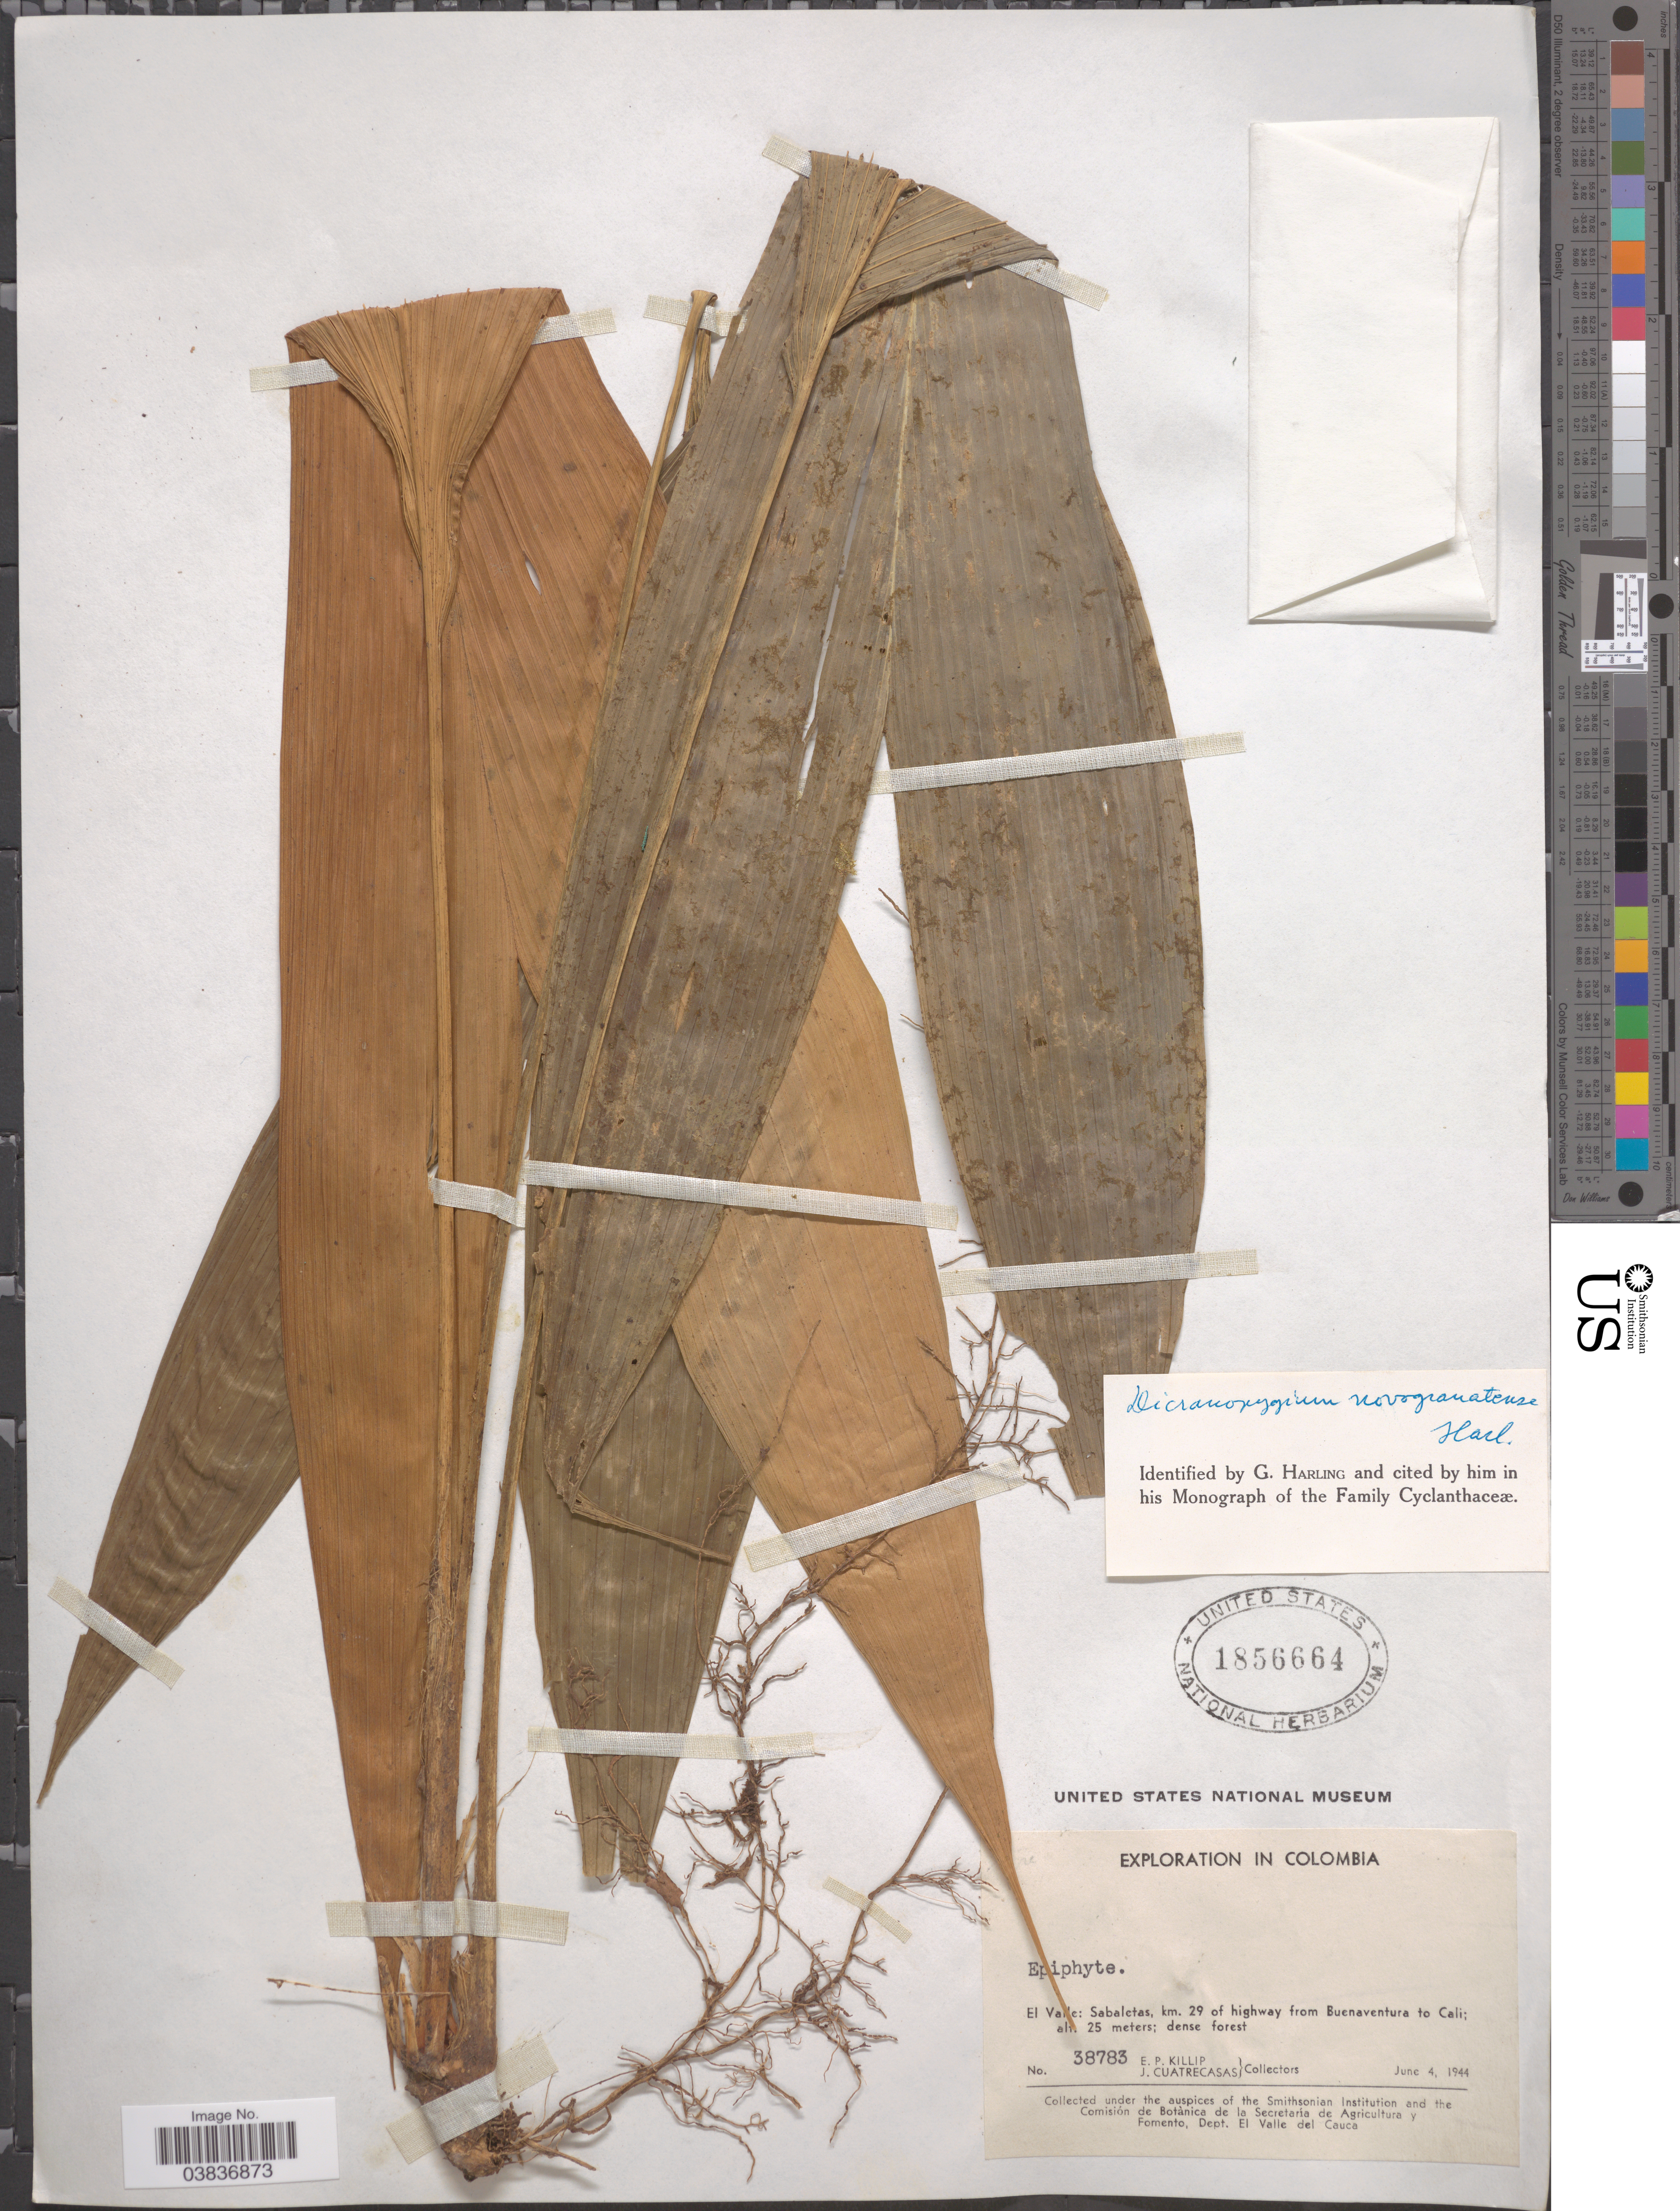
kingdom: Plantae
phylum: Tracheophyta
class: Liliopsida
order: Pandanales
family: Cyclanthaceae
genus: Dicranopygium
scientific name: Dicranopygium novogranatense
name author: Harling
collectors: E. P. Killip & J. Cuatrecasas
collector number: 38783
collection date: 1944-06-04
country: Colombia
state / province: Valle del Cauca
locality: El Valle: Sabaletas, km. 29 of highway from Buenaventura to Cali.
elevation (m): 25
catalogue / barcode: US 1856664